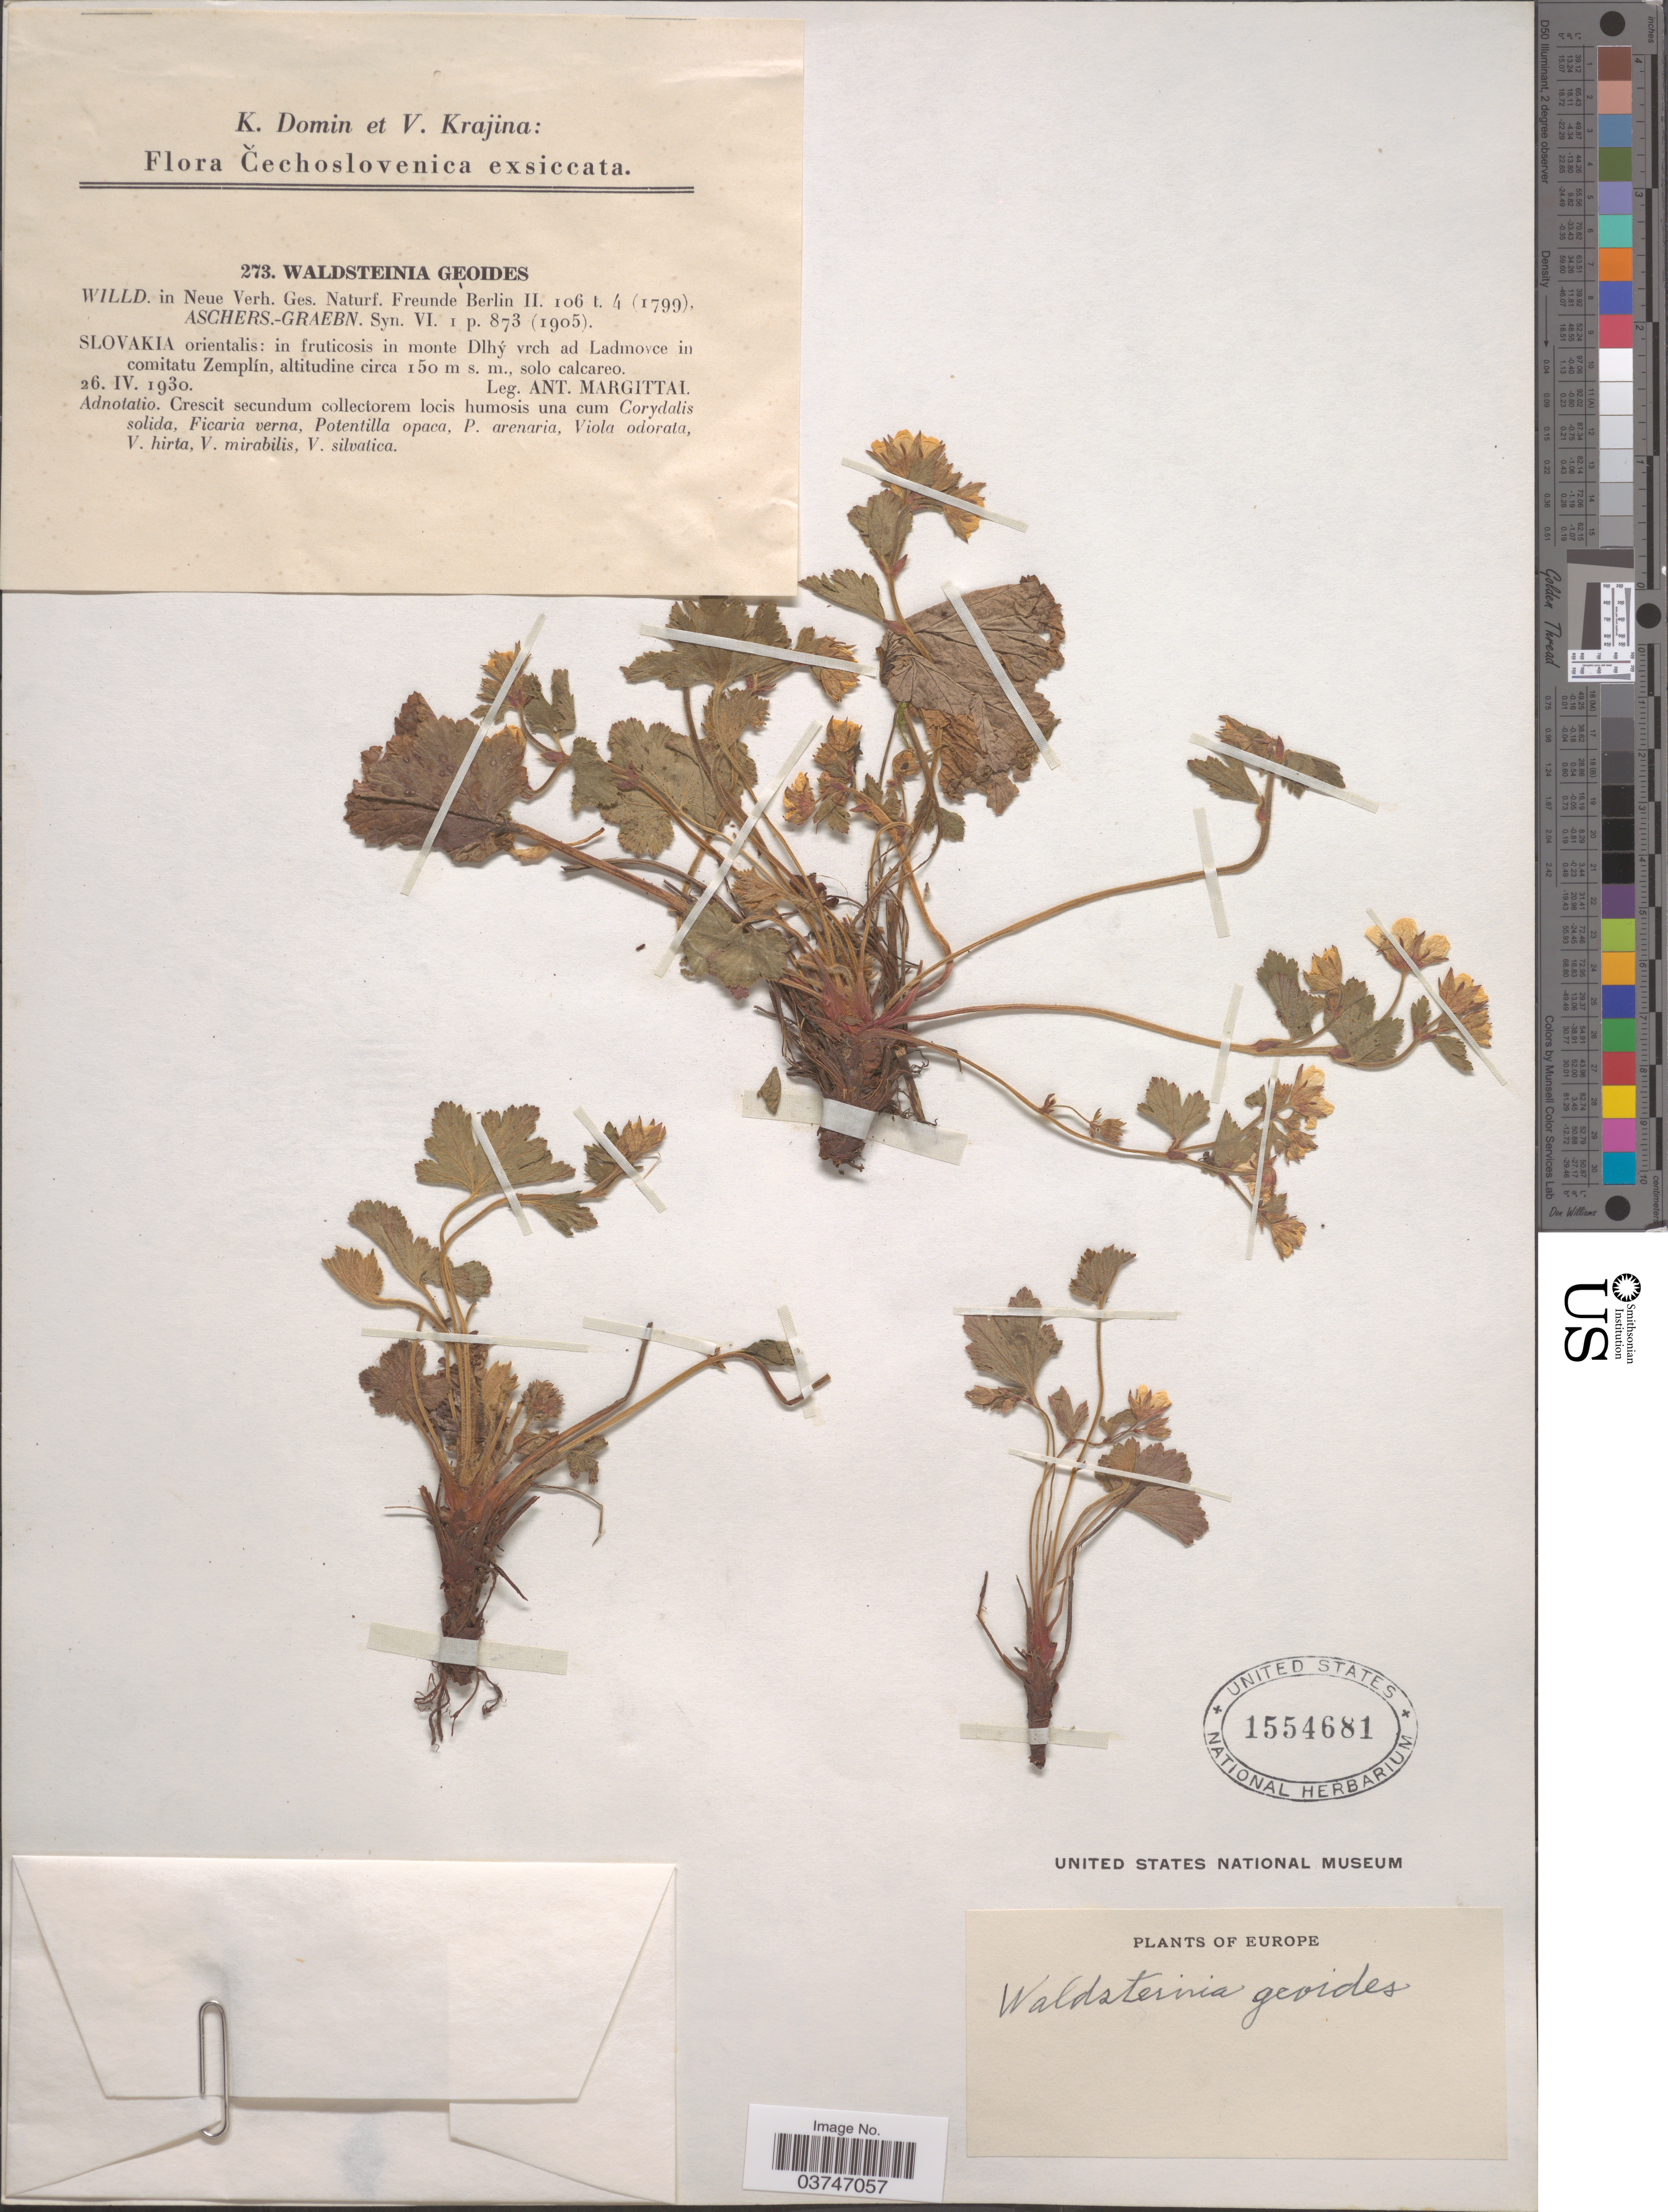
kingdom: Plantae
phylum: Tracheophyta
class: Magnoliopsida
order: Rosales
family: Rosaceae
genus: Waldsteinia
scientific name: Waldsteinia geoides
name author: Willd.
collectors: A. Margittai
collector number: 273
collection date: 1930-04-26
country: Slovakia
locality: Čechoslovenica. Slovakia orientalis: in fruticosis in monte Dlhý vrch ad Ladmovce in comitatu Zemplín.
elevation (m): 150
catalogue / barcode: US 1554681